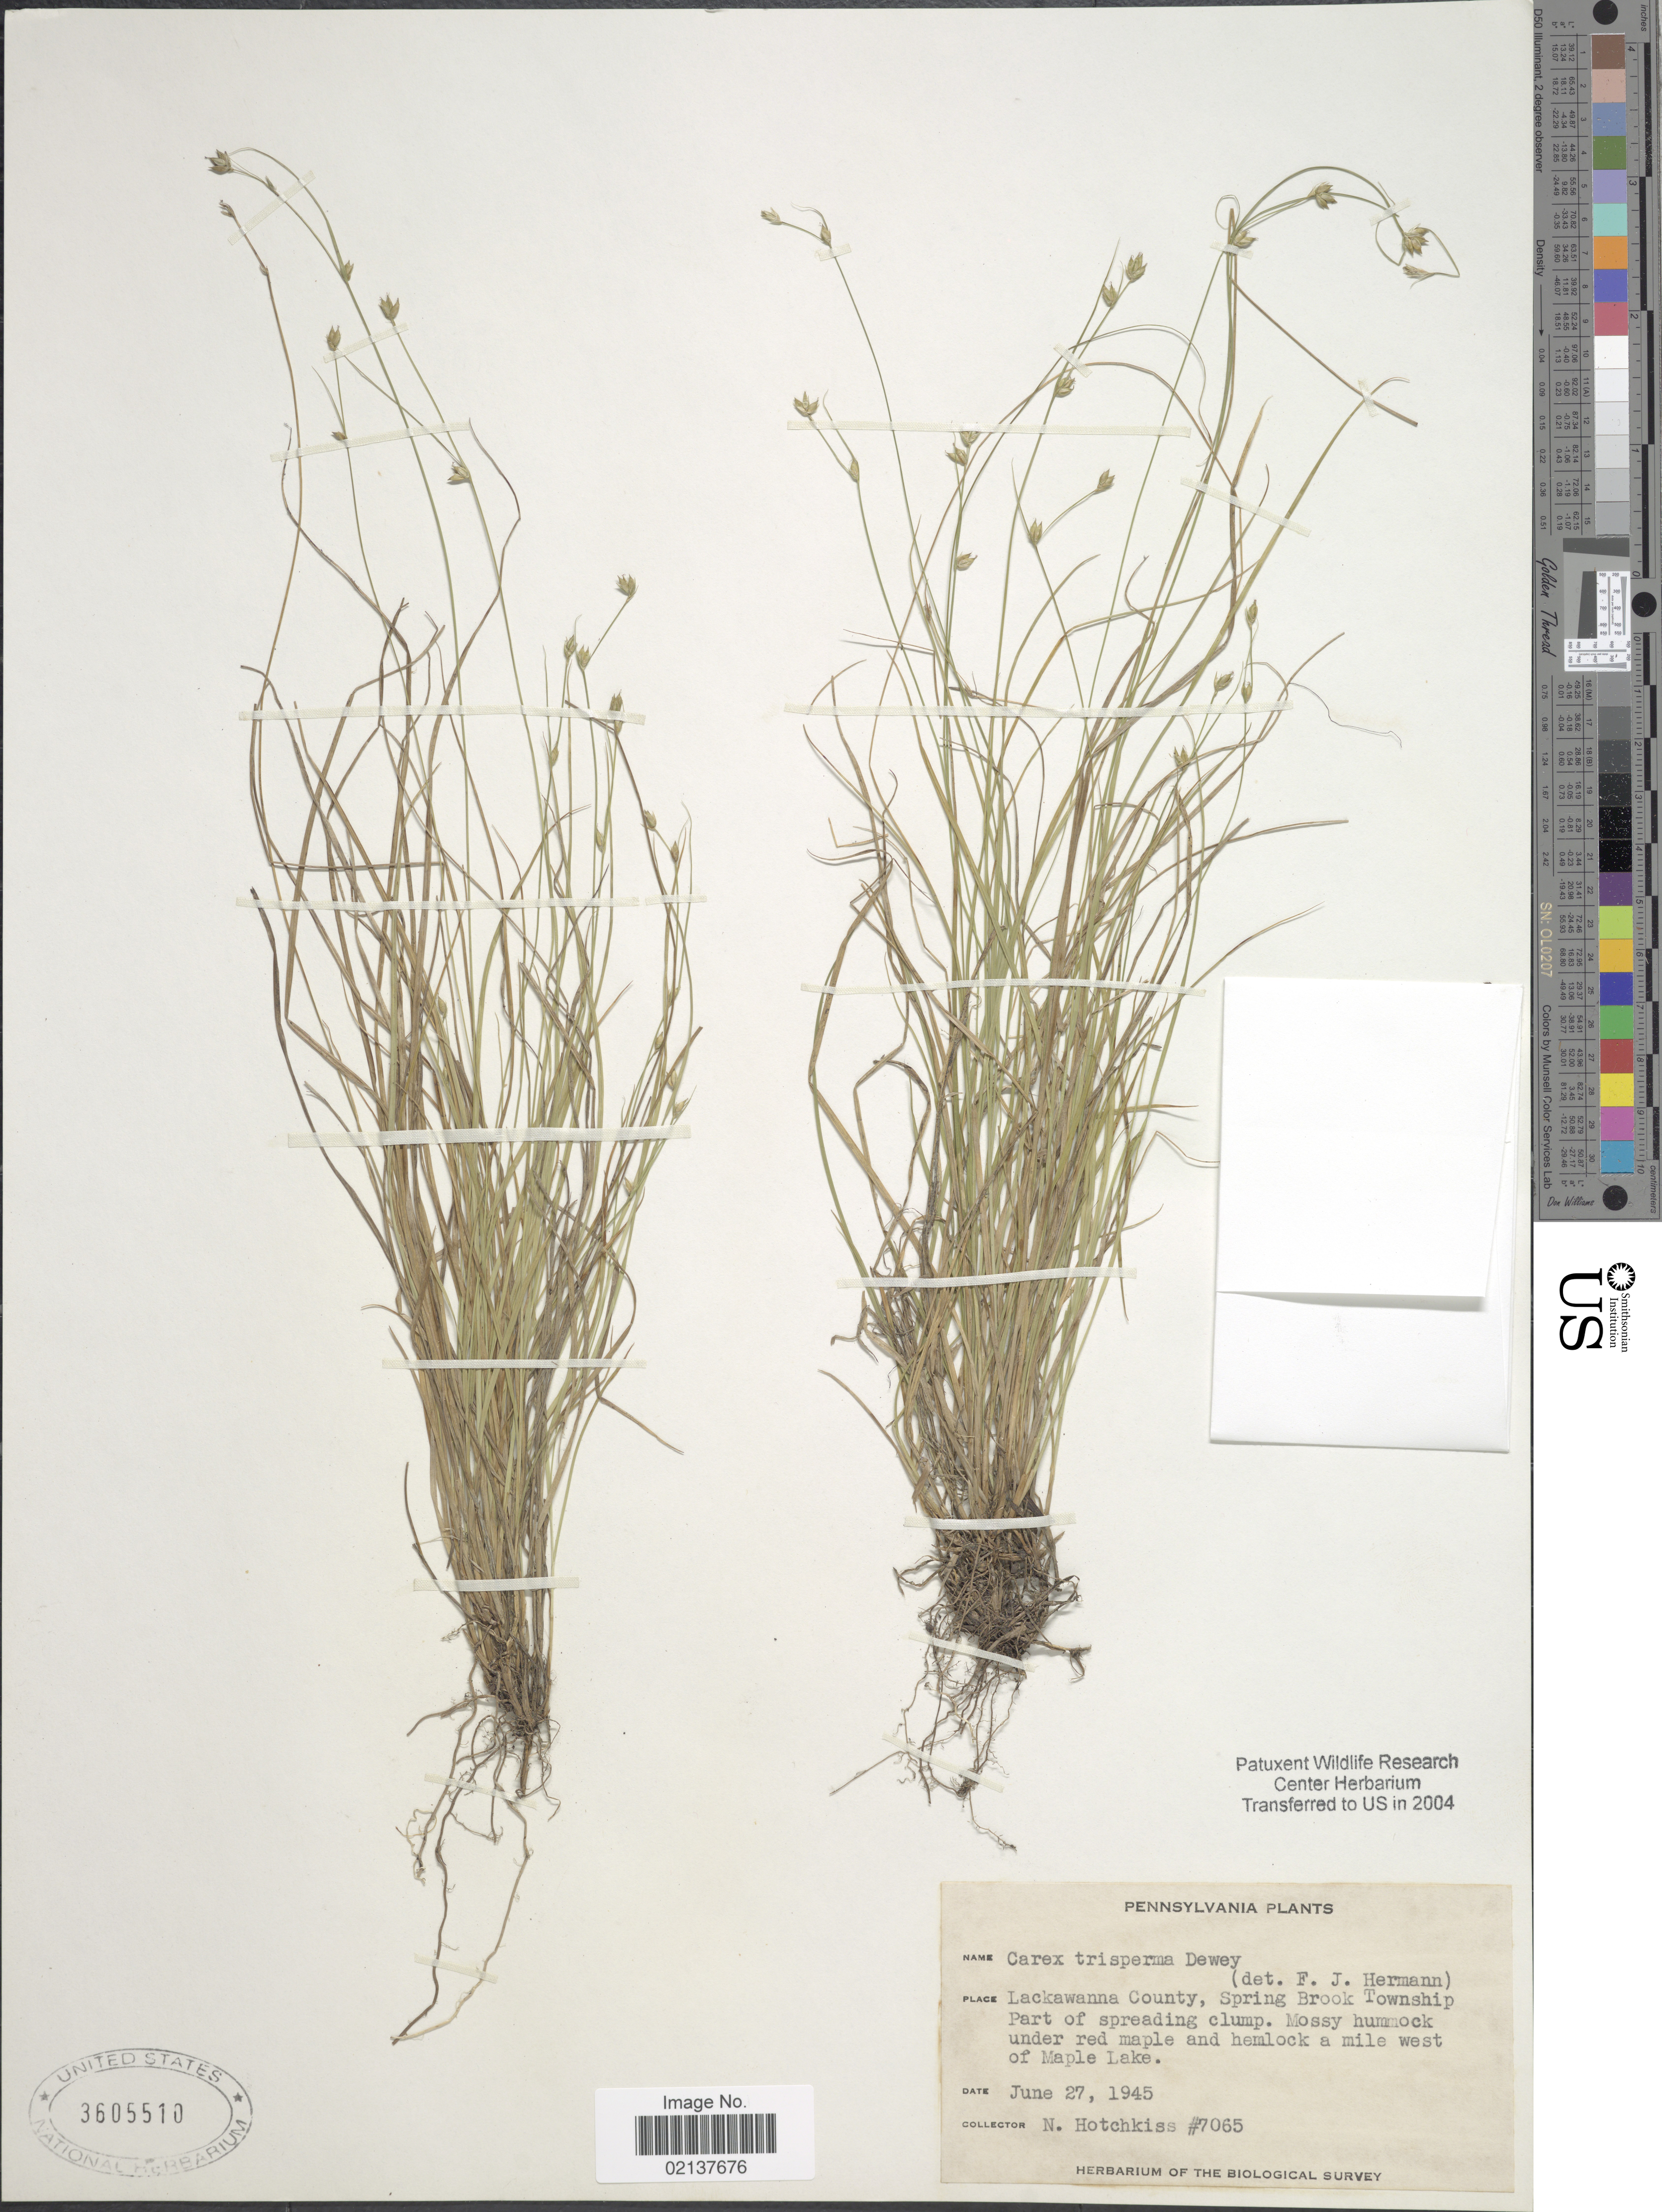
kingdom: Plantae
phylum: Tracheophyta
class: Liliopsida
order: Poales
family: Cyperaceae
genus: Carex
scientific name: Carex trisperma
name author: Dewey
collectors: N. Hotchkiss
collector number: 7065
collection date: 1945-06-27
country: United States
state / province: Pennsylvania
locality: Lackawanna County, Spring Brook Township, a mile west of Maple Lake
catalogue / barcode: US 3605510